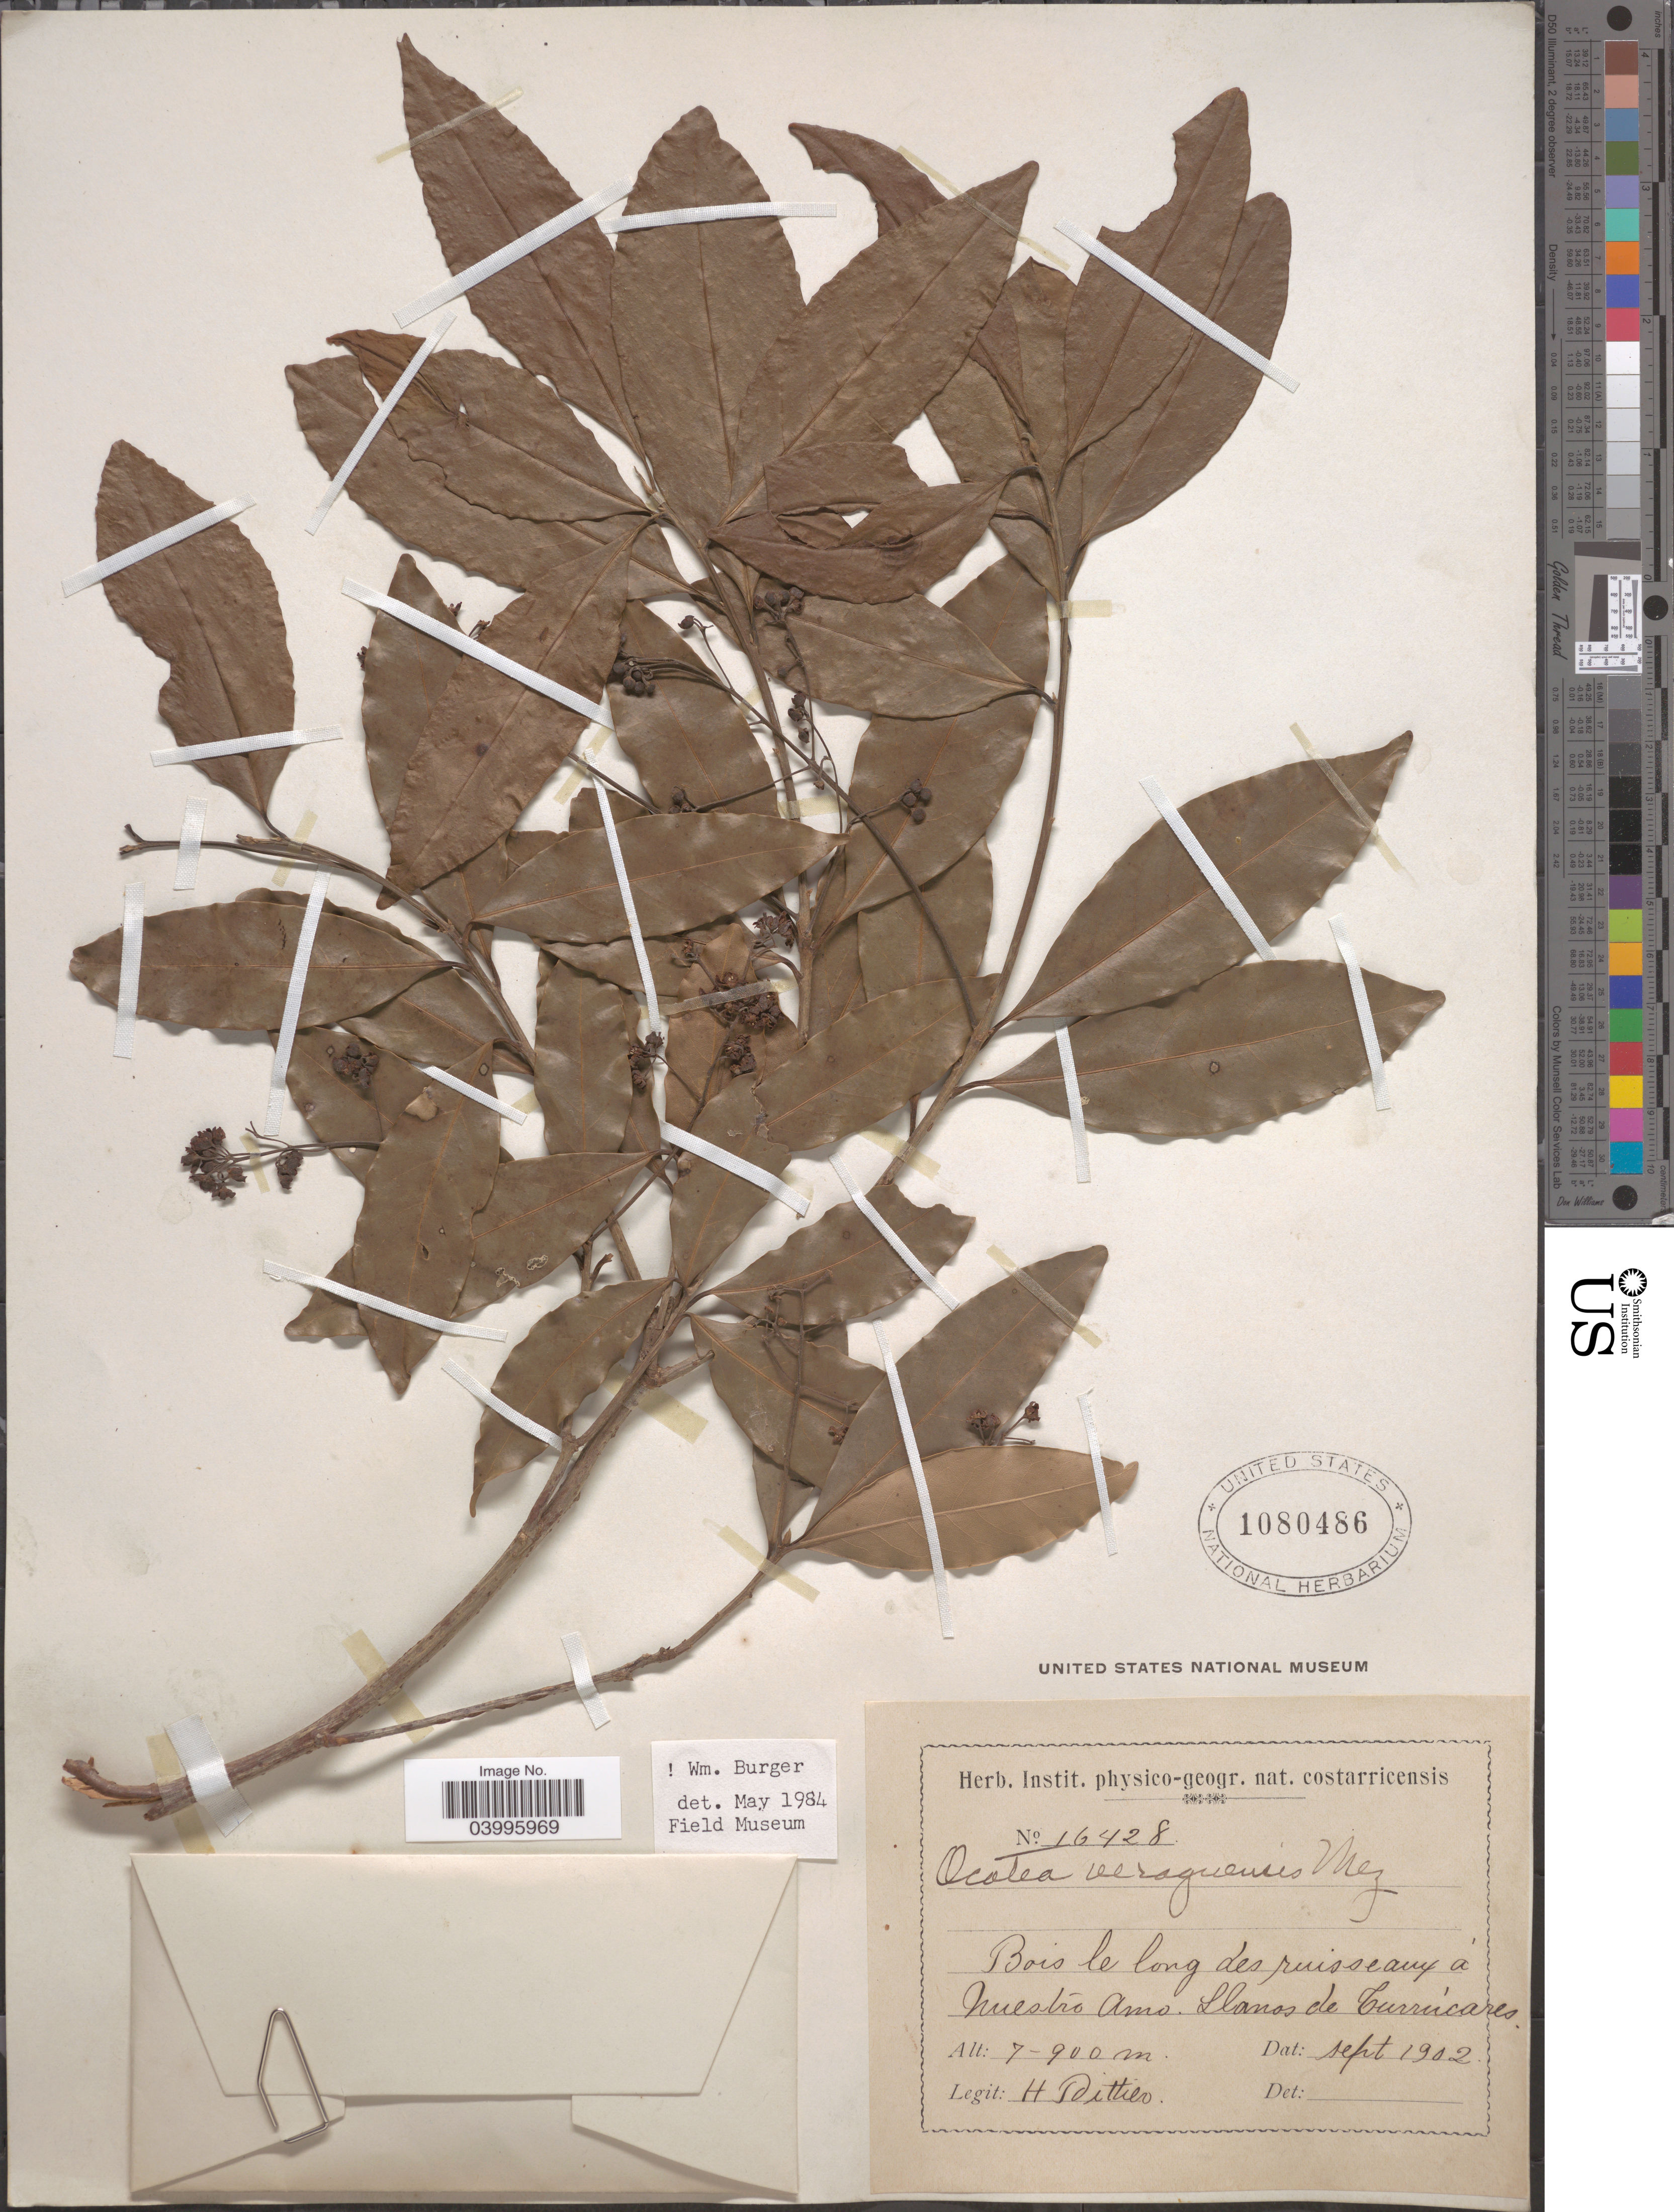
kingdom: Plantae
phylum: Tracheophyta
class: Magnoliopsida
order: Laurales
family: Lauraceae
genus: Ocotea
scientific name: Ocotea veraguensis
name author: (Meisn.) Mez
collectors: H. F. Pittier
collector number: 16428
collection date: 1902-09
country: Costa Rica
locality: Bois le long des ruisseaux á Nuestro Amo. Llanos de Turrúcares.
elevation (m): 700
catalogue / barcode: US 1080486